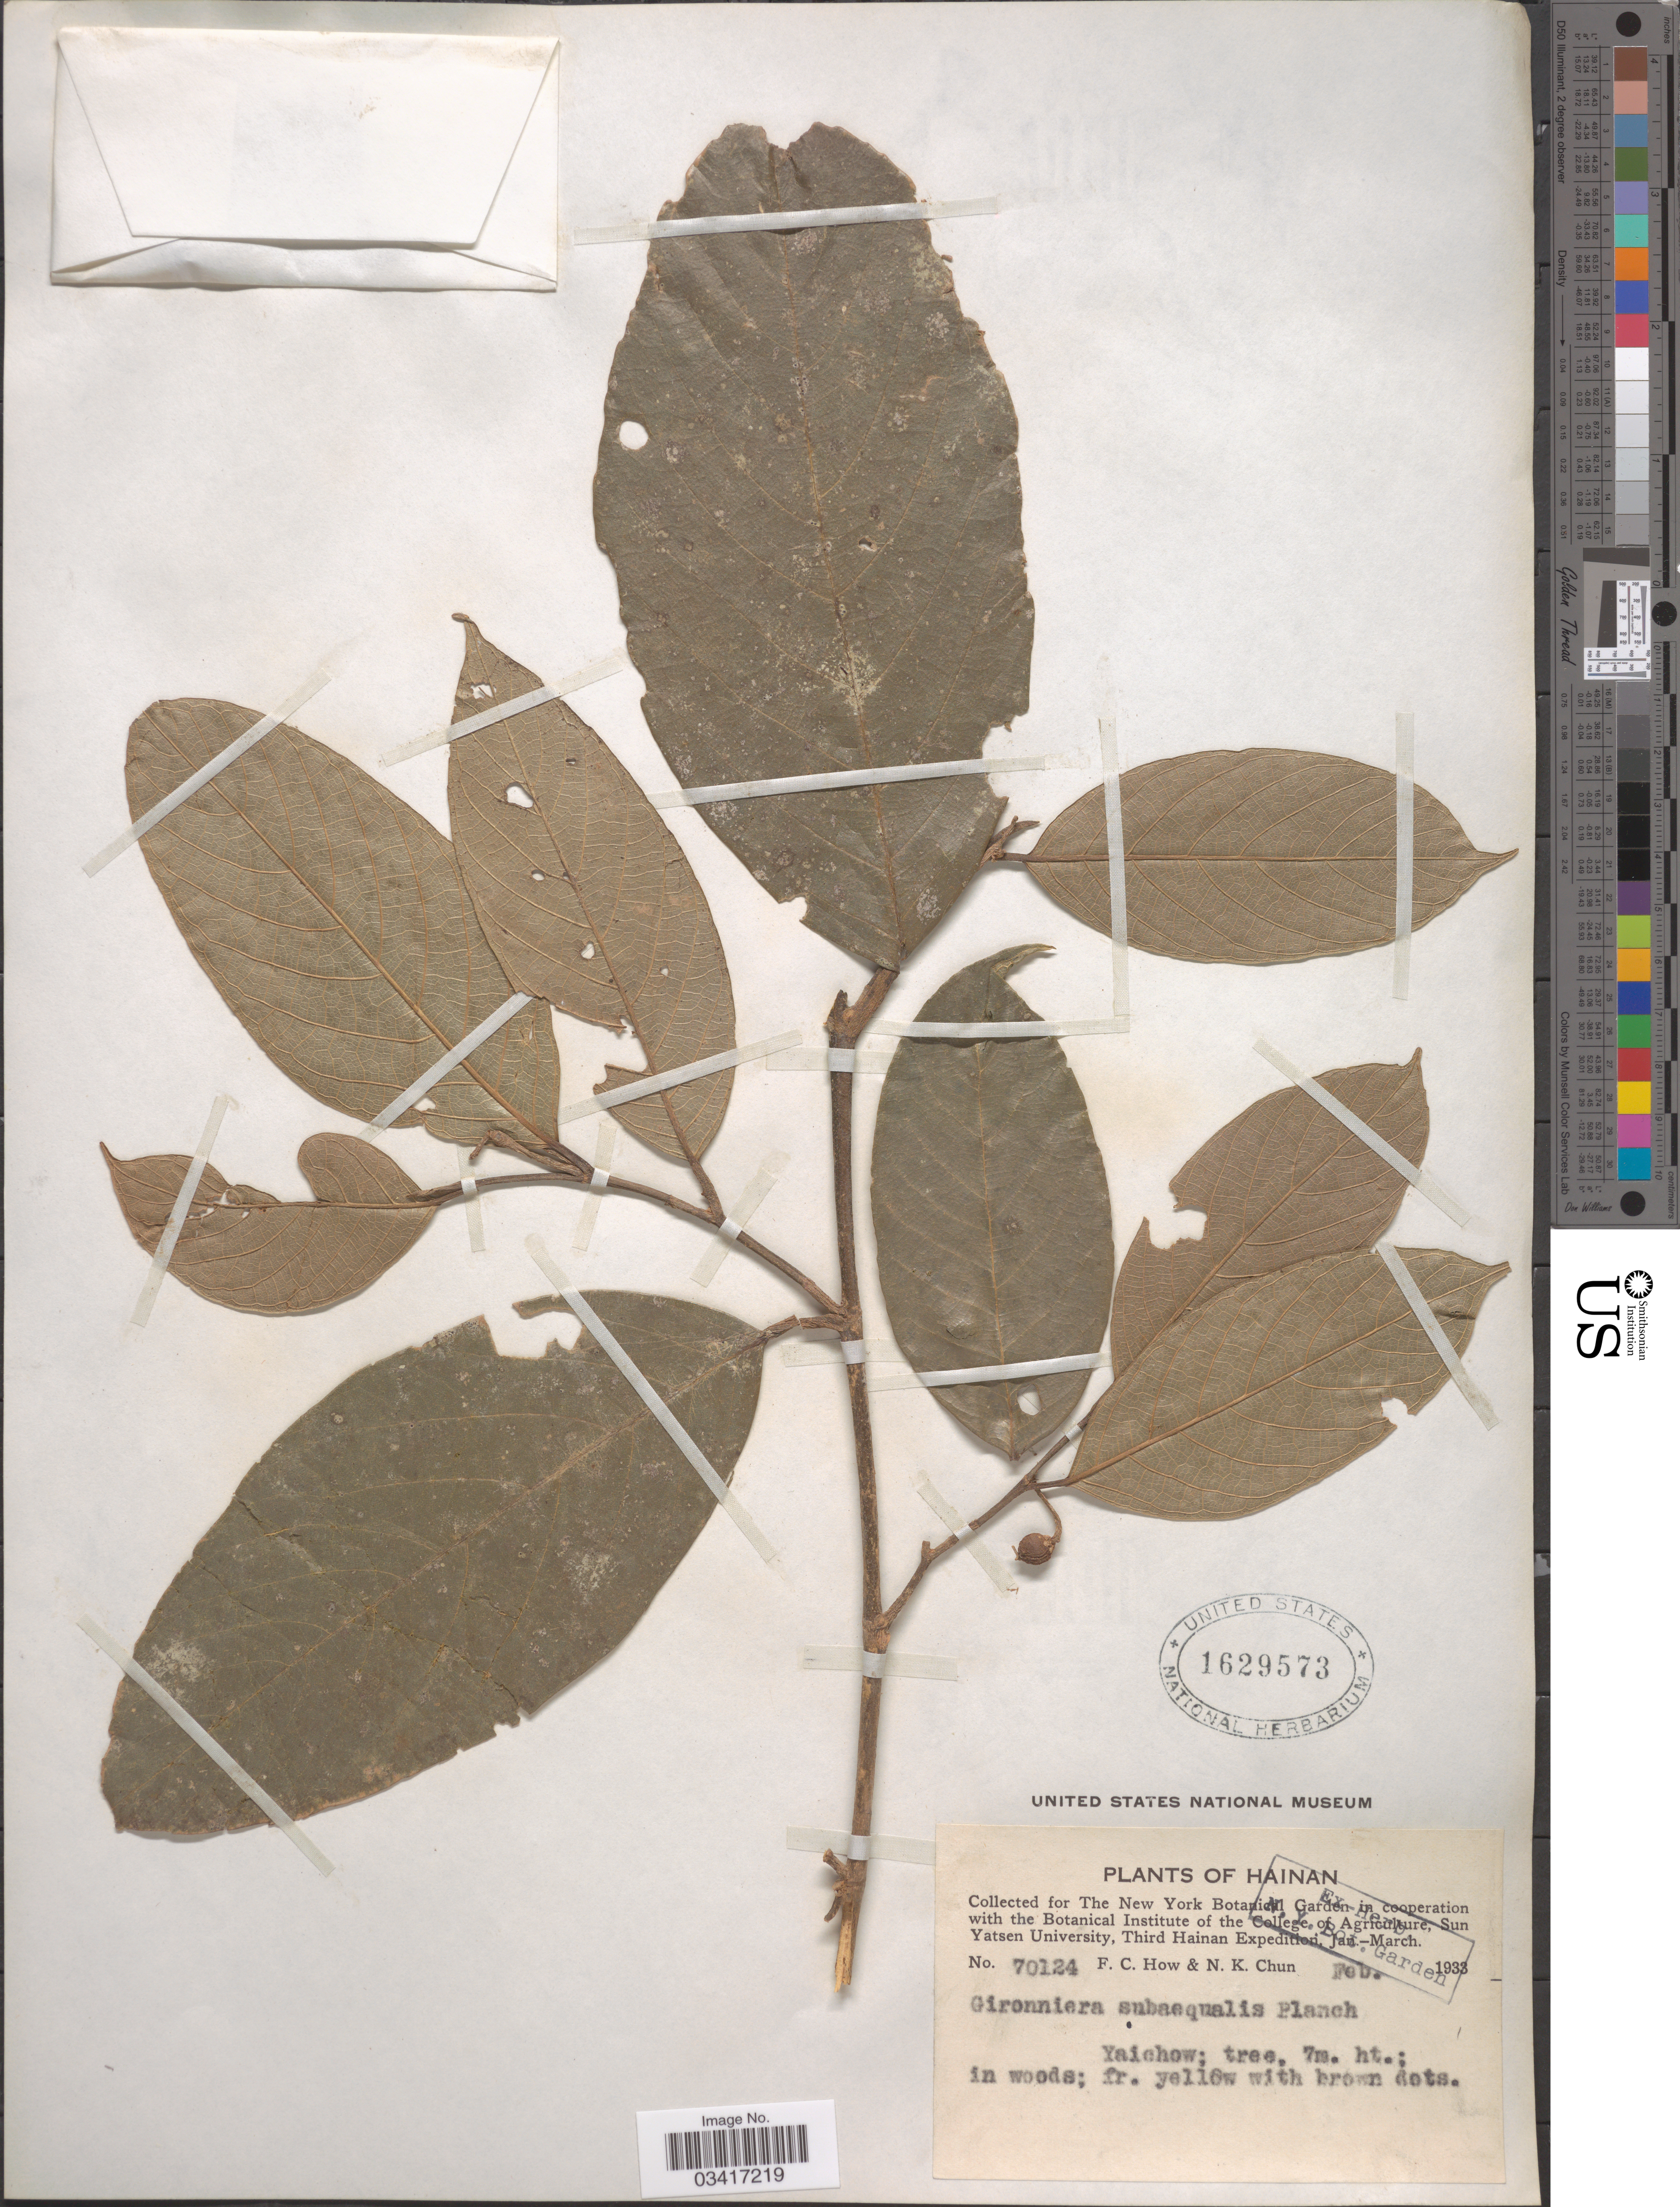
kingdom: Plantae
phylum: Tracheophyta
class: Magnoliopsida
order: Rosales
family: Cannabaceae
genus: Gironniera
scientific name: Gironniera subaequalis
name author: Planch.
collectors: F. C. How & N. K. Chun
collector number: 70124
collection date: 1933-02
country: China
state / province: Hainan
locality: Yaichow.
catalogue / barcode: US 1629573